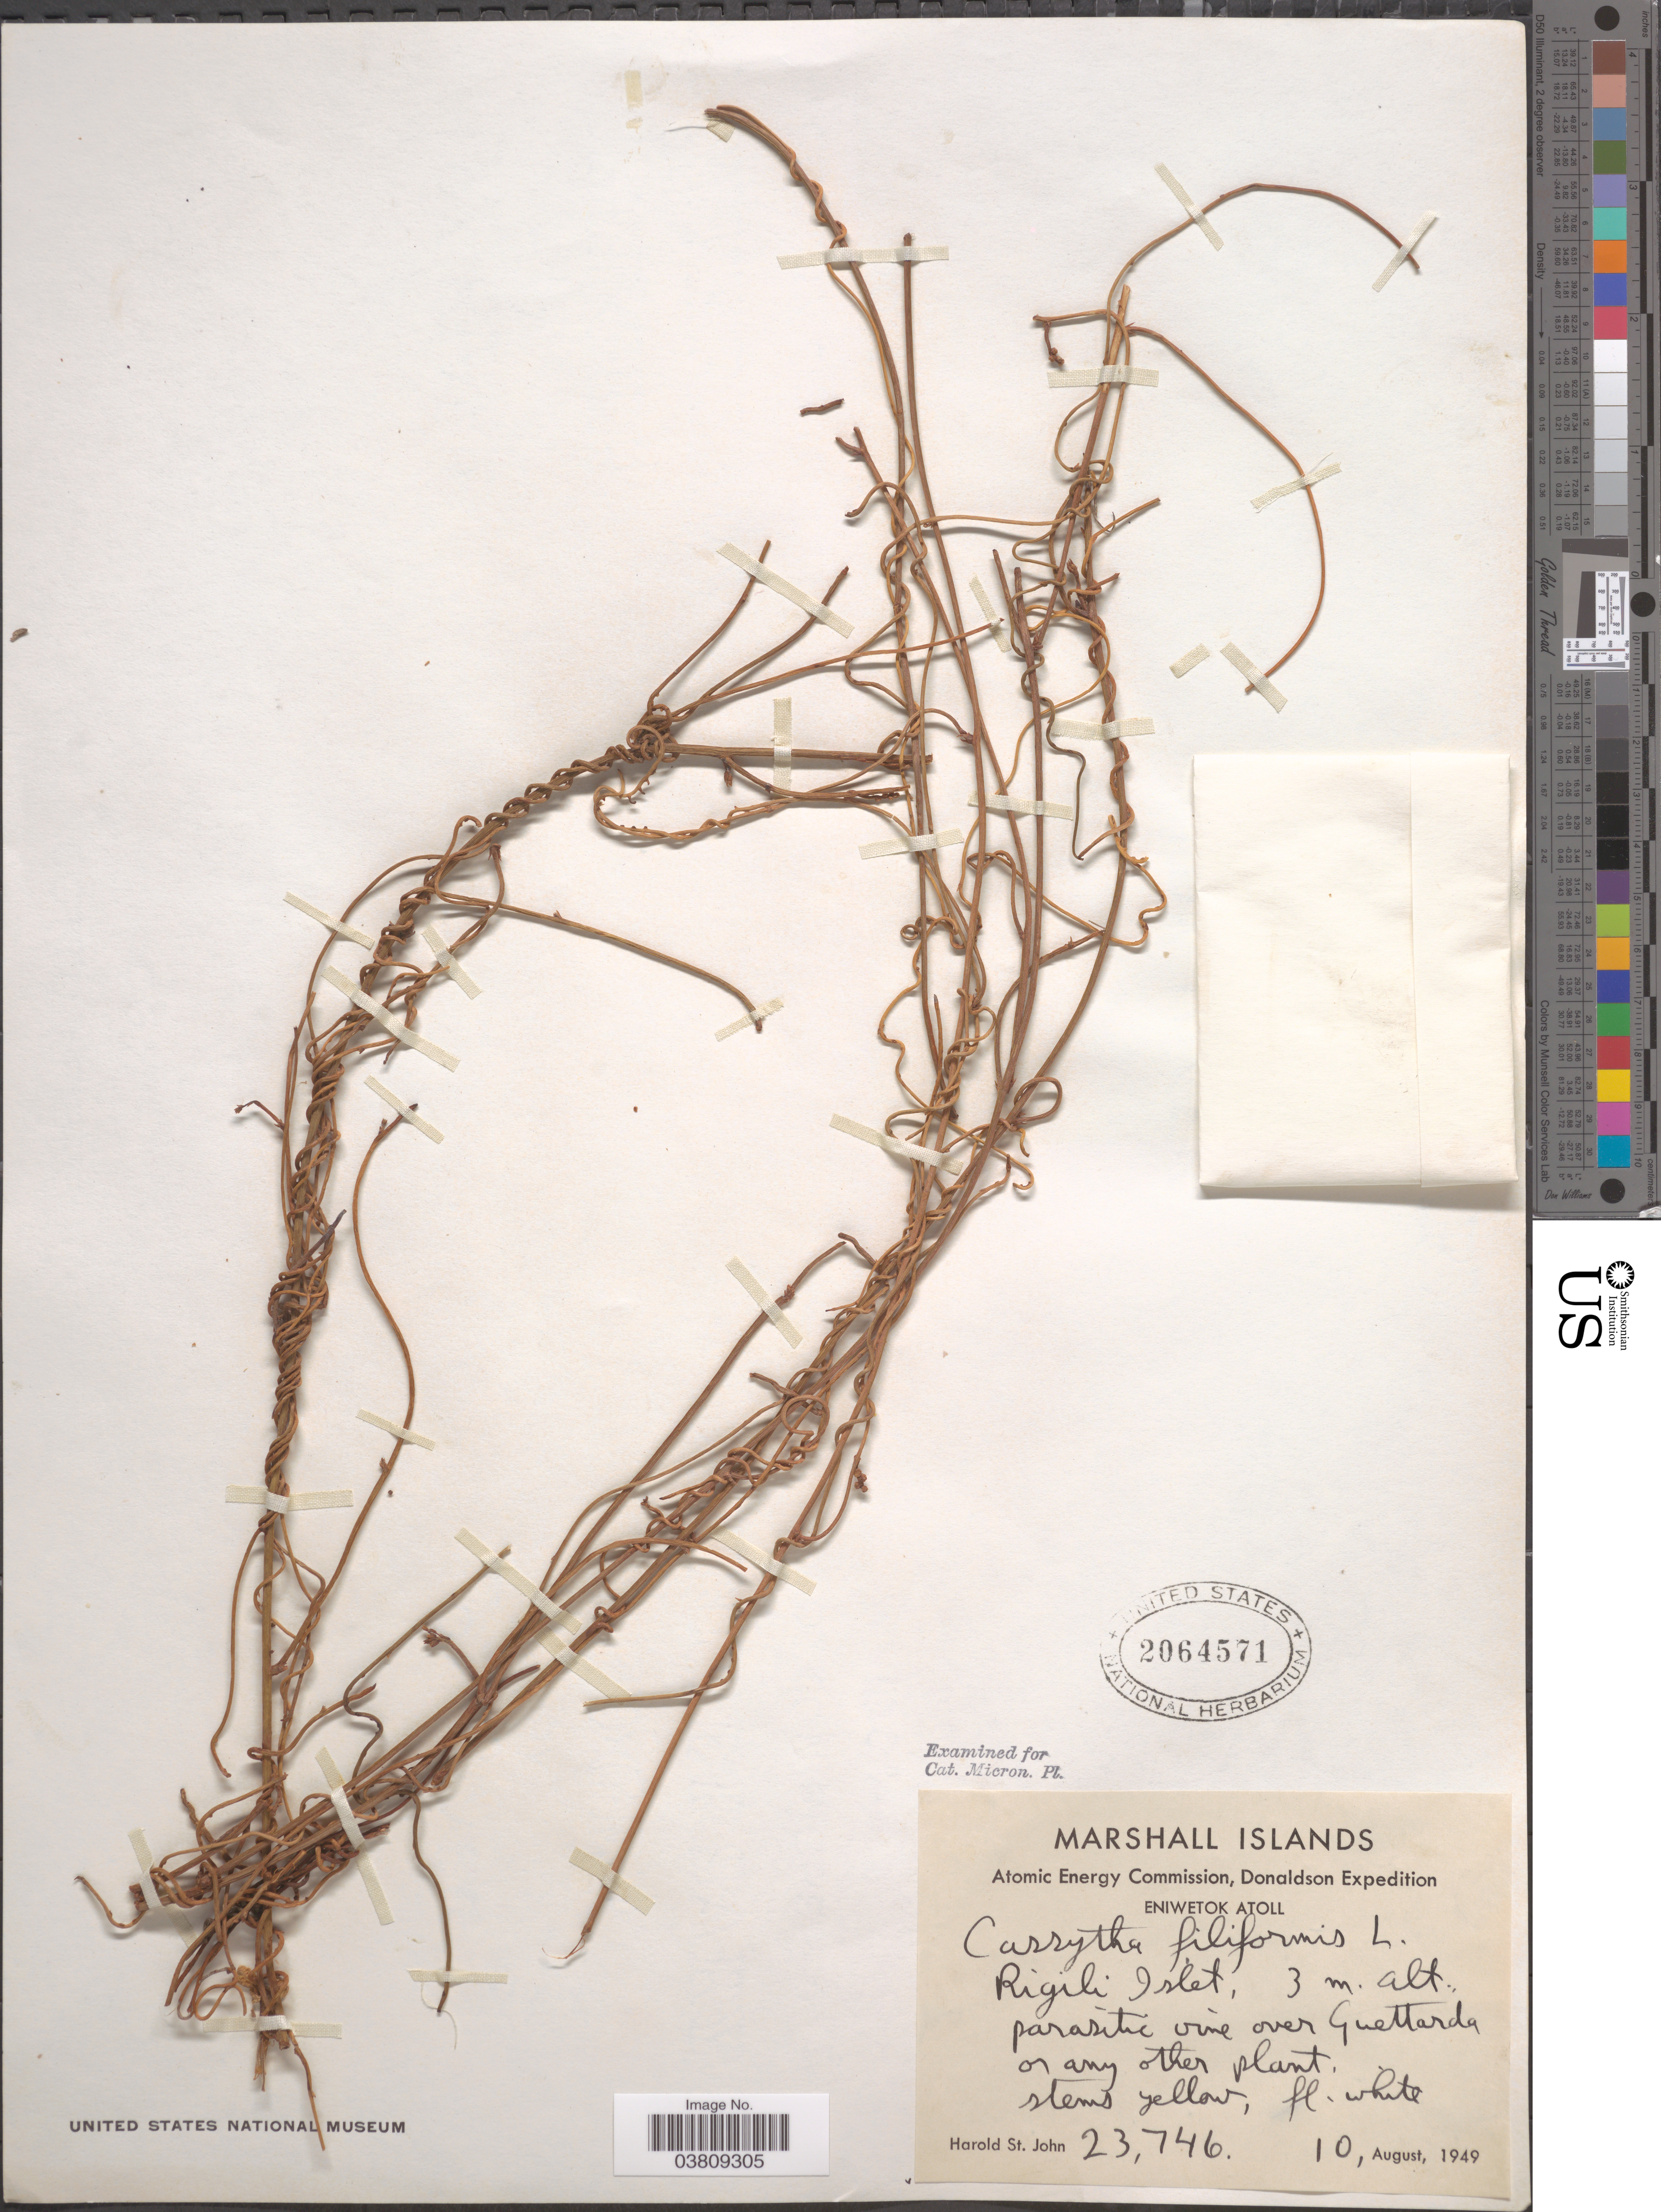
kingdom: Plantae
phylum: Tracheophyta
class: Magnoliopsida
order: Laurales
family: Lauraceae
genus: Cassytha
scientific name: Cassytha filiformis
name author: L.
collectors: H. St. John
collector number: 23746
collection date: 1949-08-10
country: Marshall Islands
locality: Eniwetok Atoll. Rigili Islet.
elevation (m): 3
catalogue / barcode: US 2064571